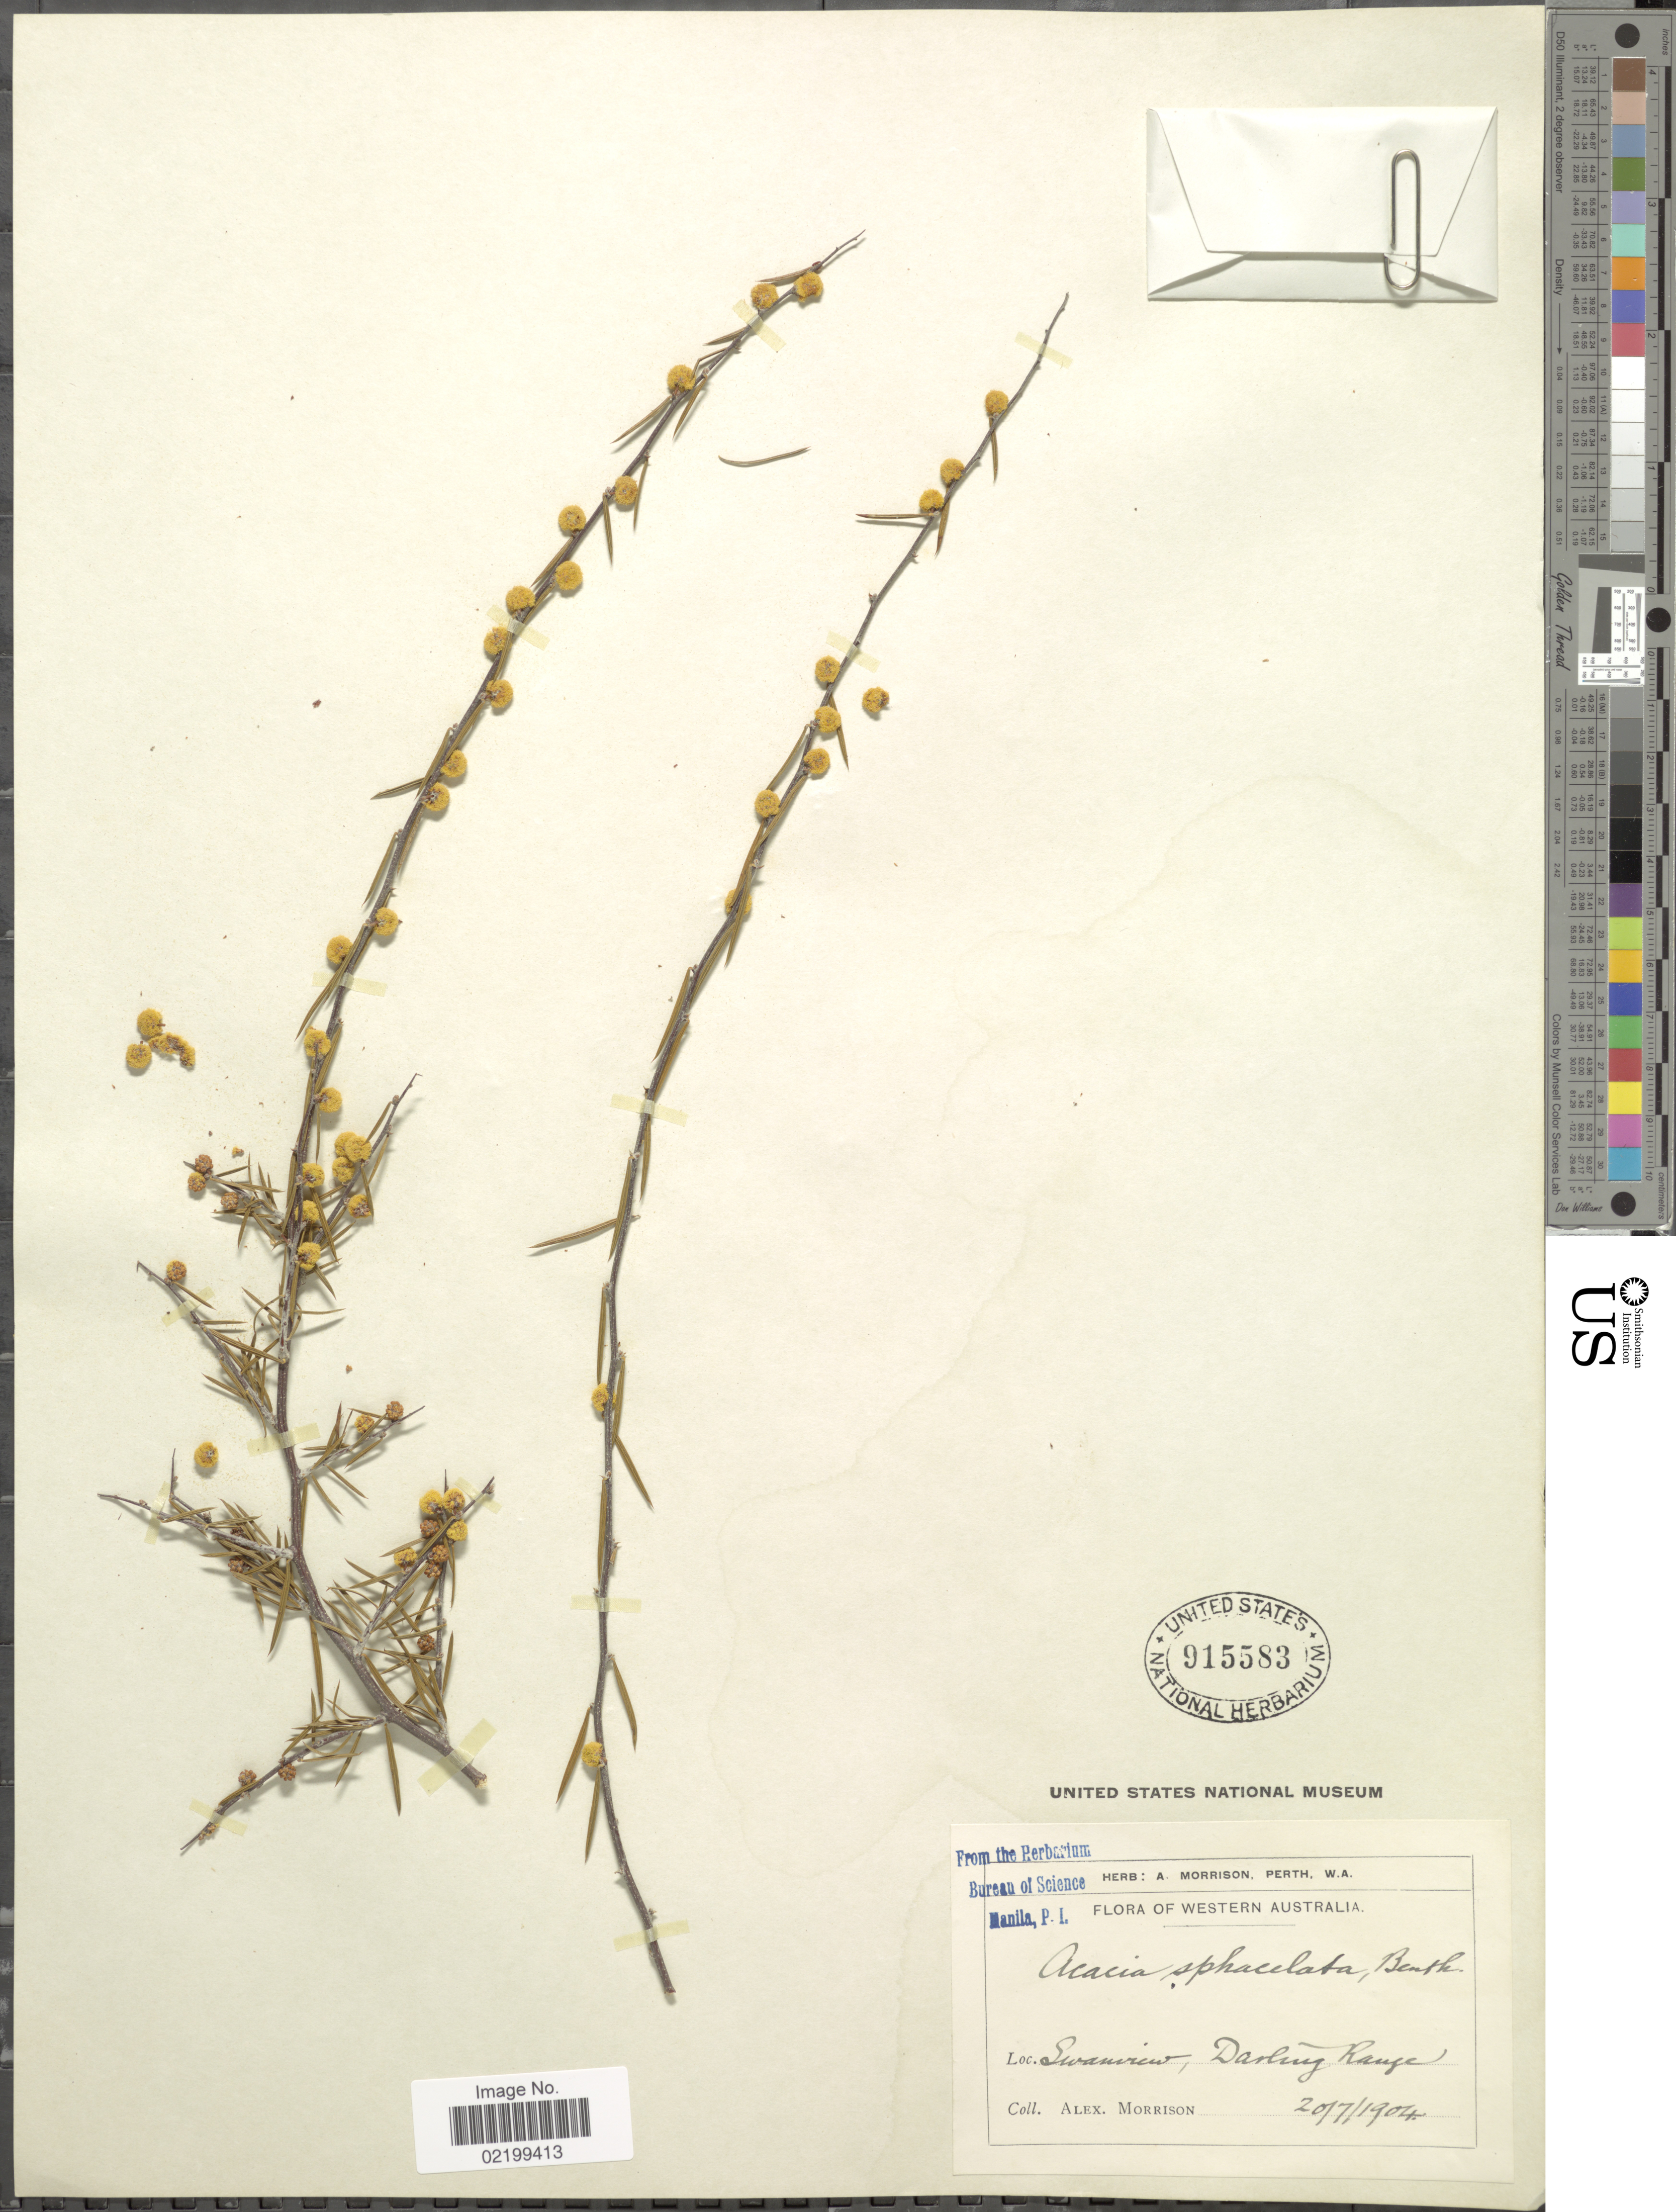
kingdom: Plantae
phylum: Tracheophyta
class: Magnoliopsida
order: Fabales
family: Fabaceae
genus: Acacia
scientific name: Acacia sphacelata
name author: Benth.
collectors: A. Morrison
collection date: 1904-07-20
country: Australia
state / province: Western Australia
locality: Swanview, Darling Range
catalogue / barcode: US 915583